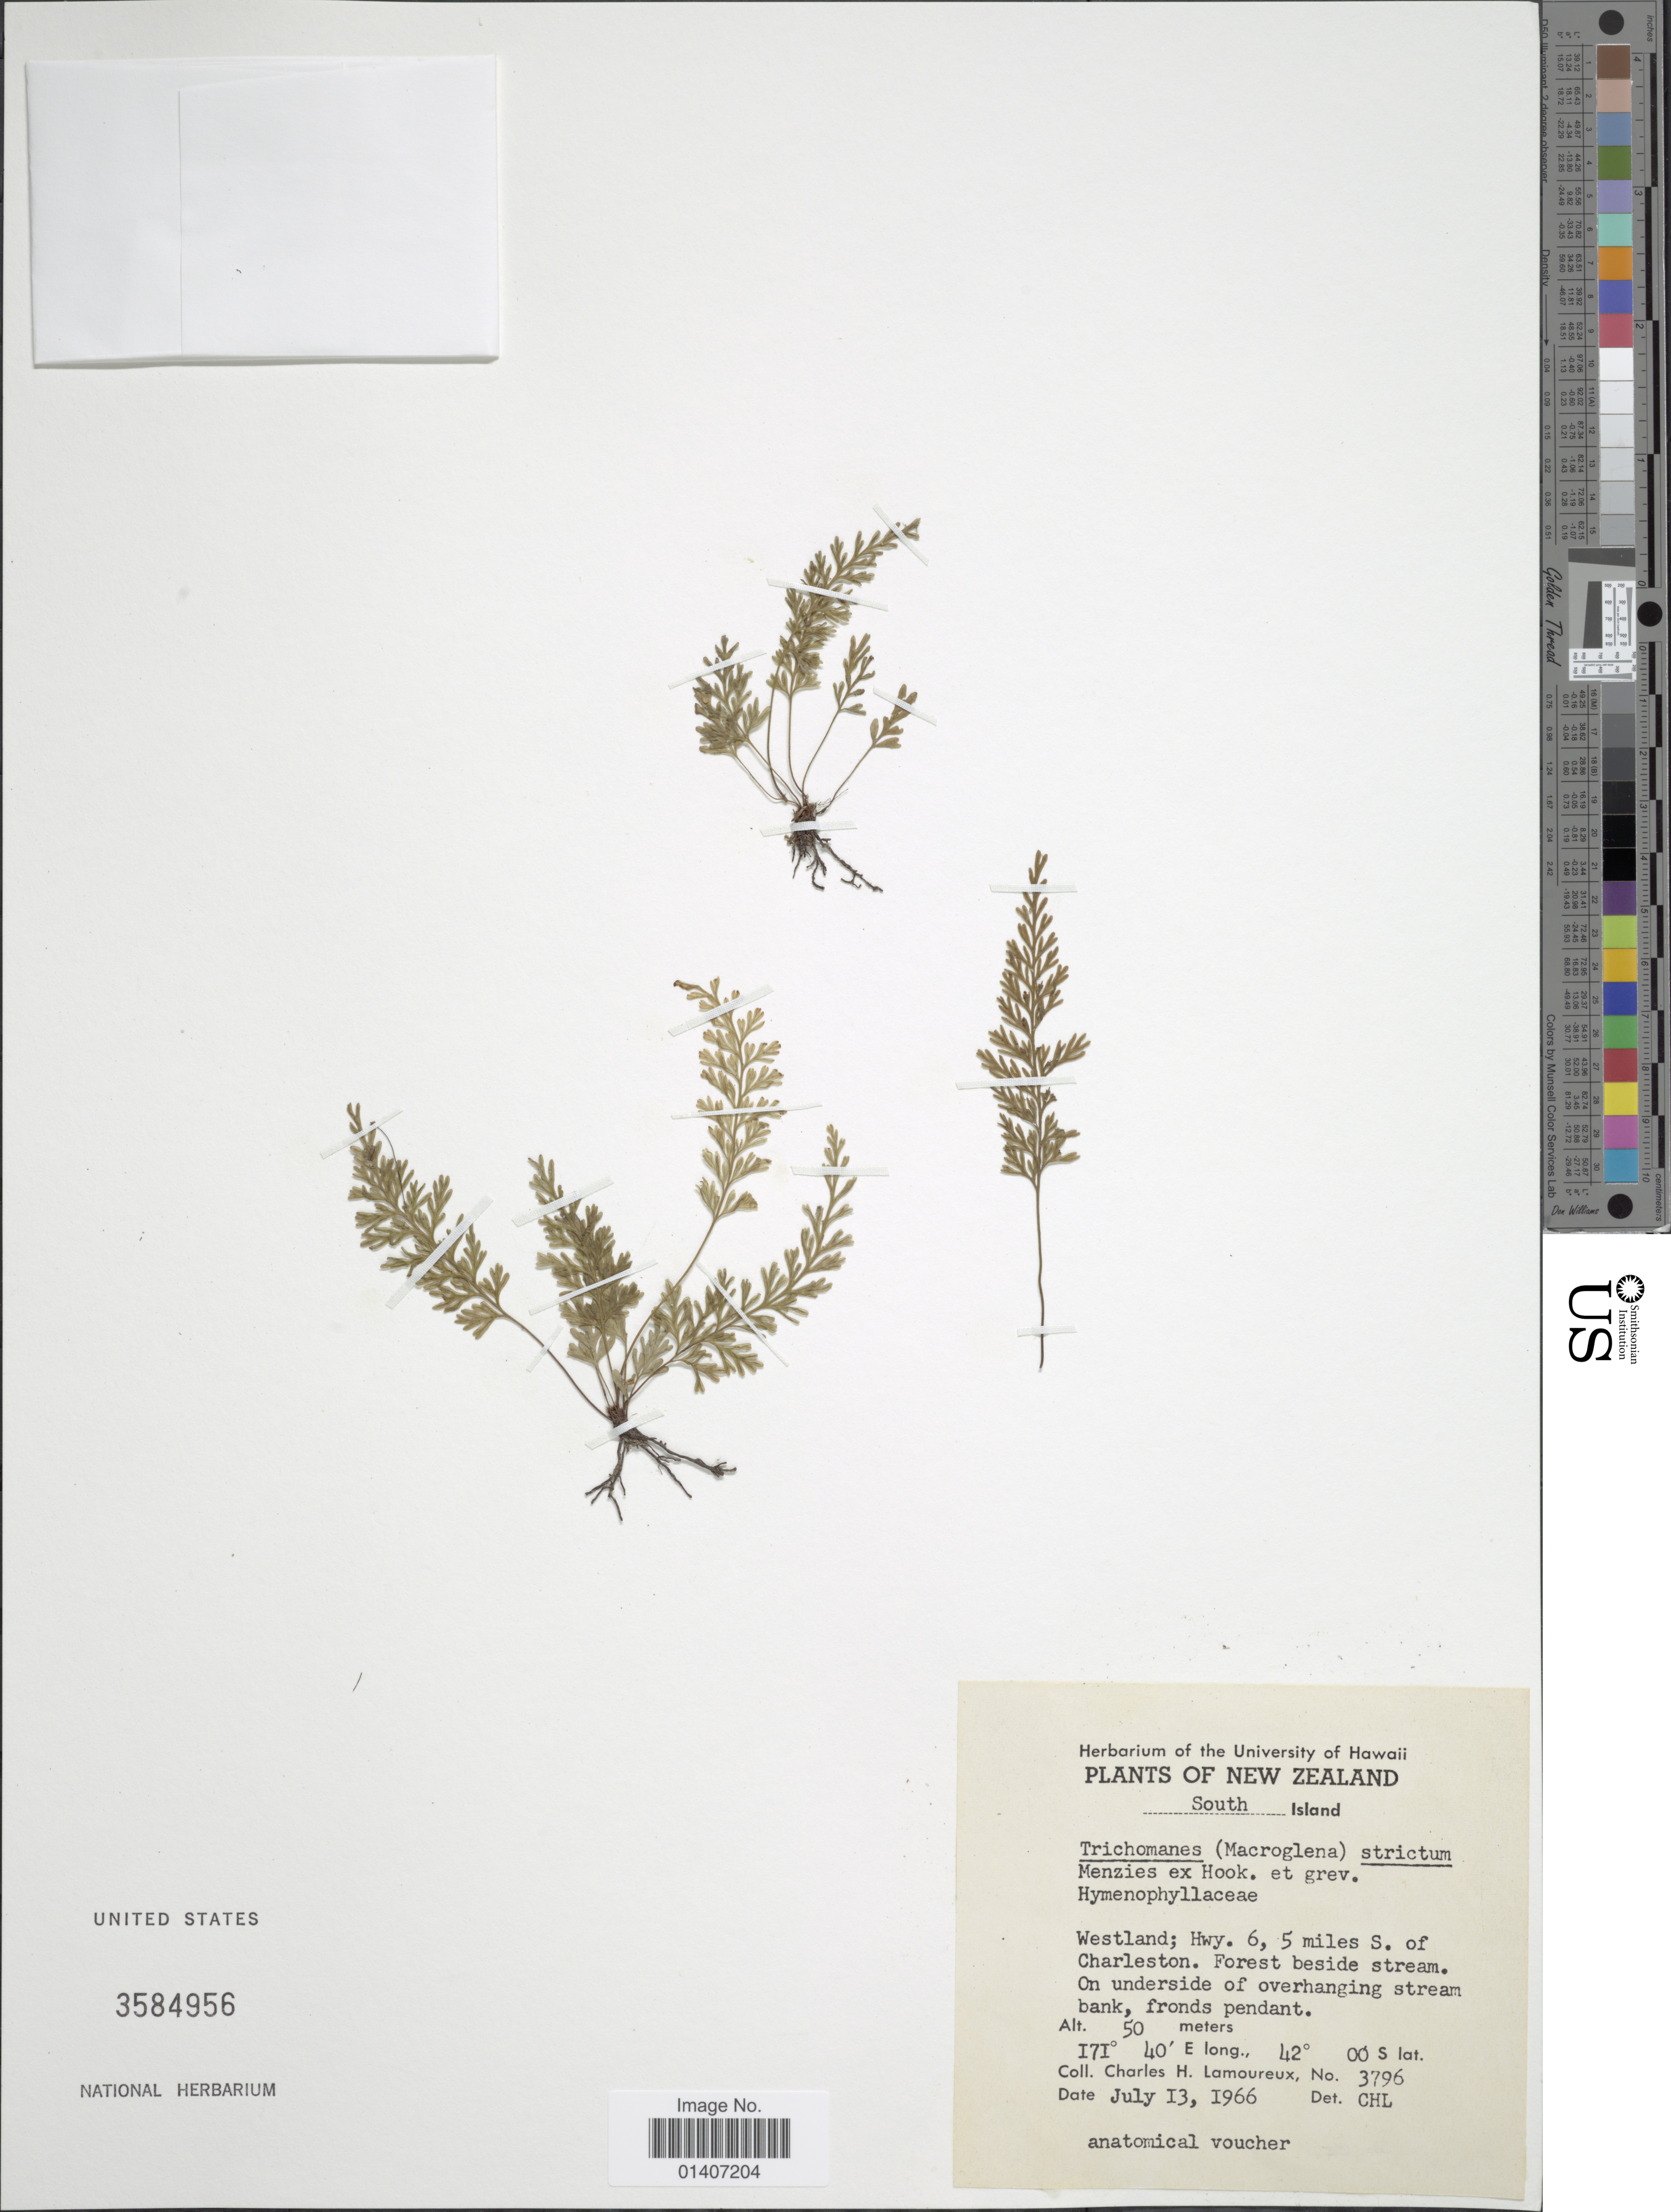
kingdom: Plantae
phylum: Tracheophyta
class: Polypodiopsida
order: Hymenophyllales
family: Hymenophyllaceae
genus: Abrodictyum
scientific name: Abrodictyum strictum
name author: (Menzies ex Hook. & Grev.) Ebihara & K. Iwats.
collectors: C. H. Lamoureux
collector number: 3796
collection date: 1966-07-13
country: New Zealand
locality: South Island, Westland; HWy 6.5 miles S of Charleston, forest beside stream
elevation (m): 50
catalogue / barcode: US 3584956